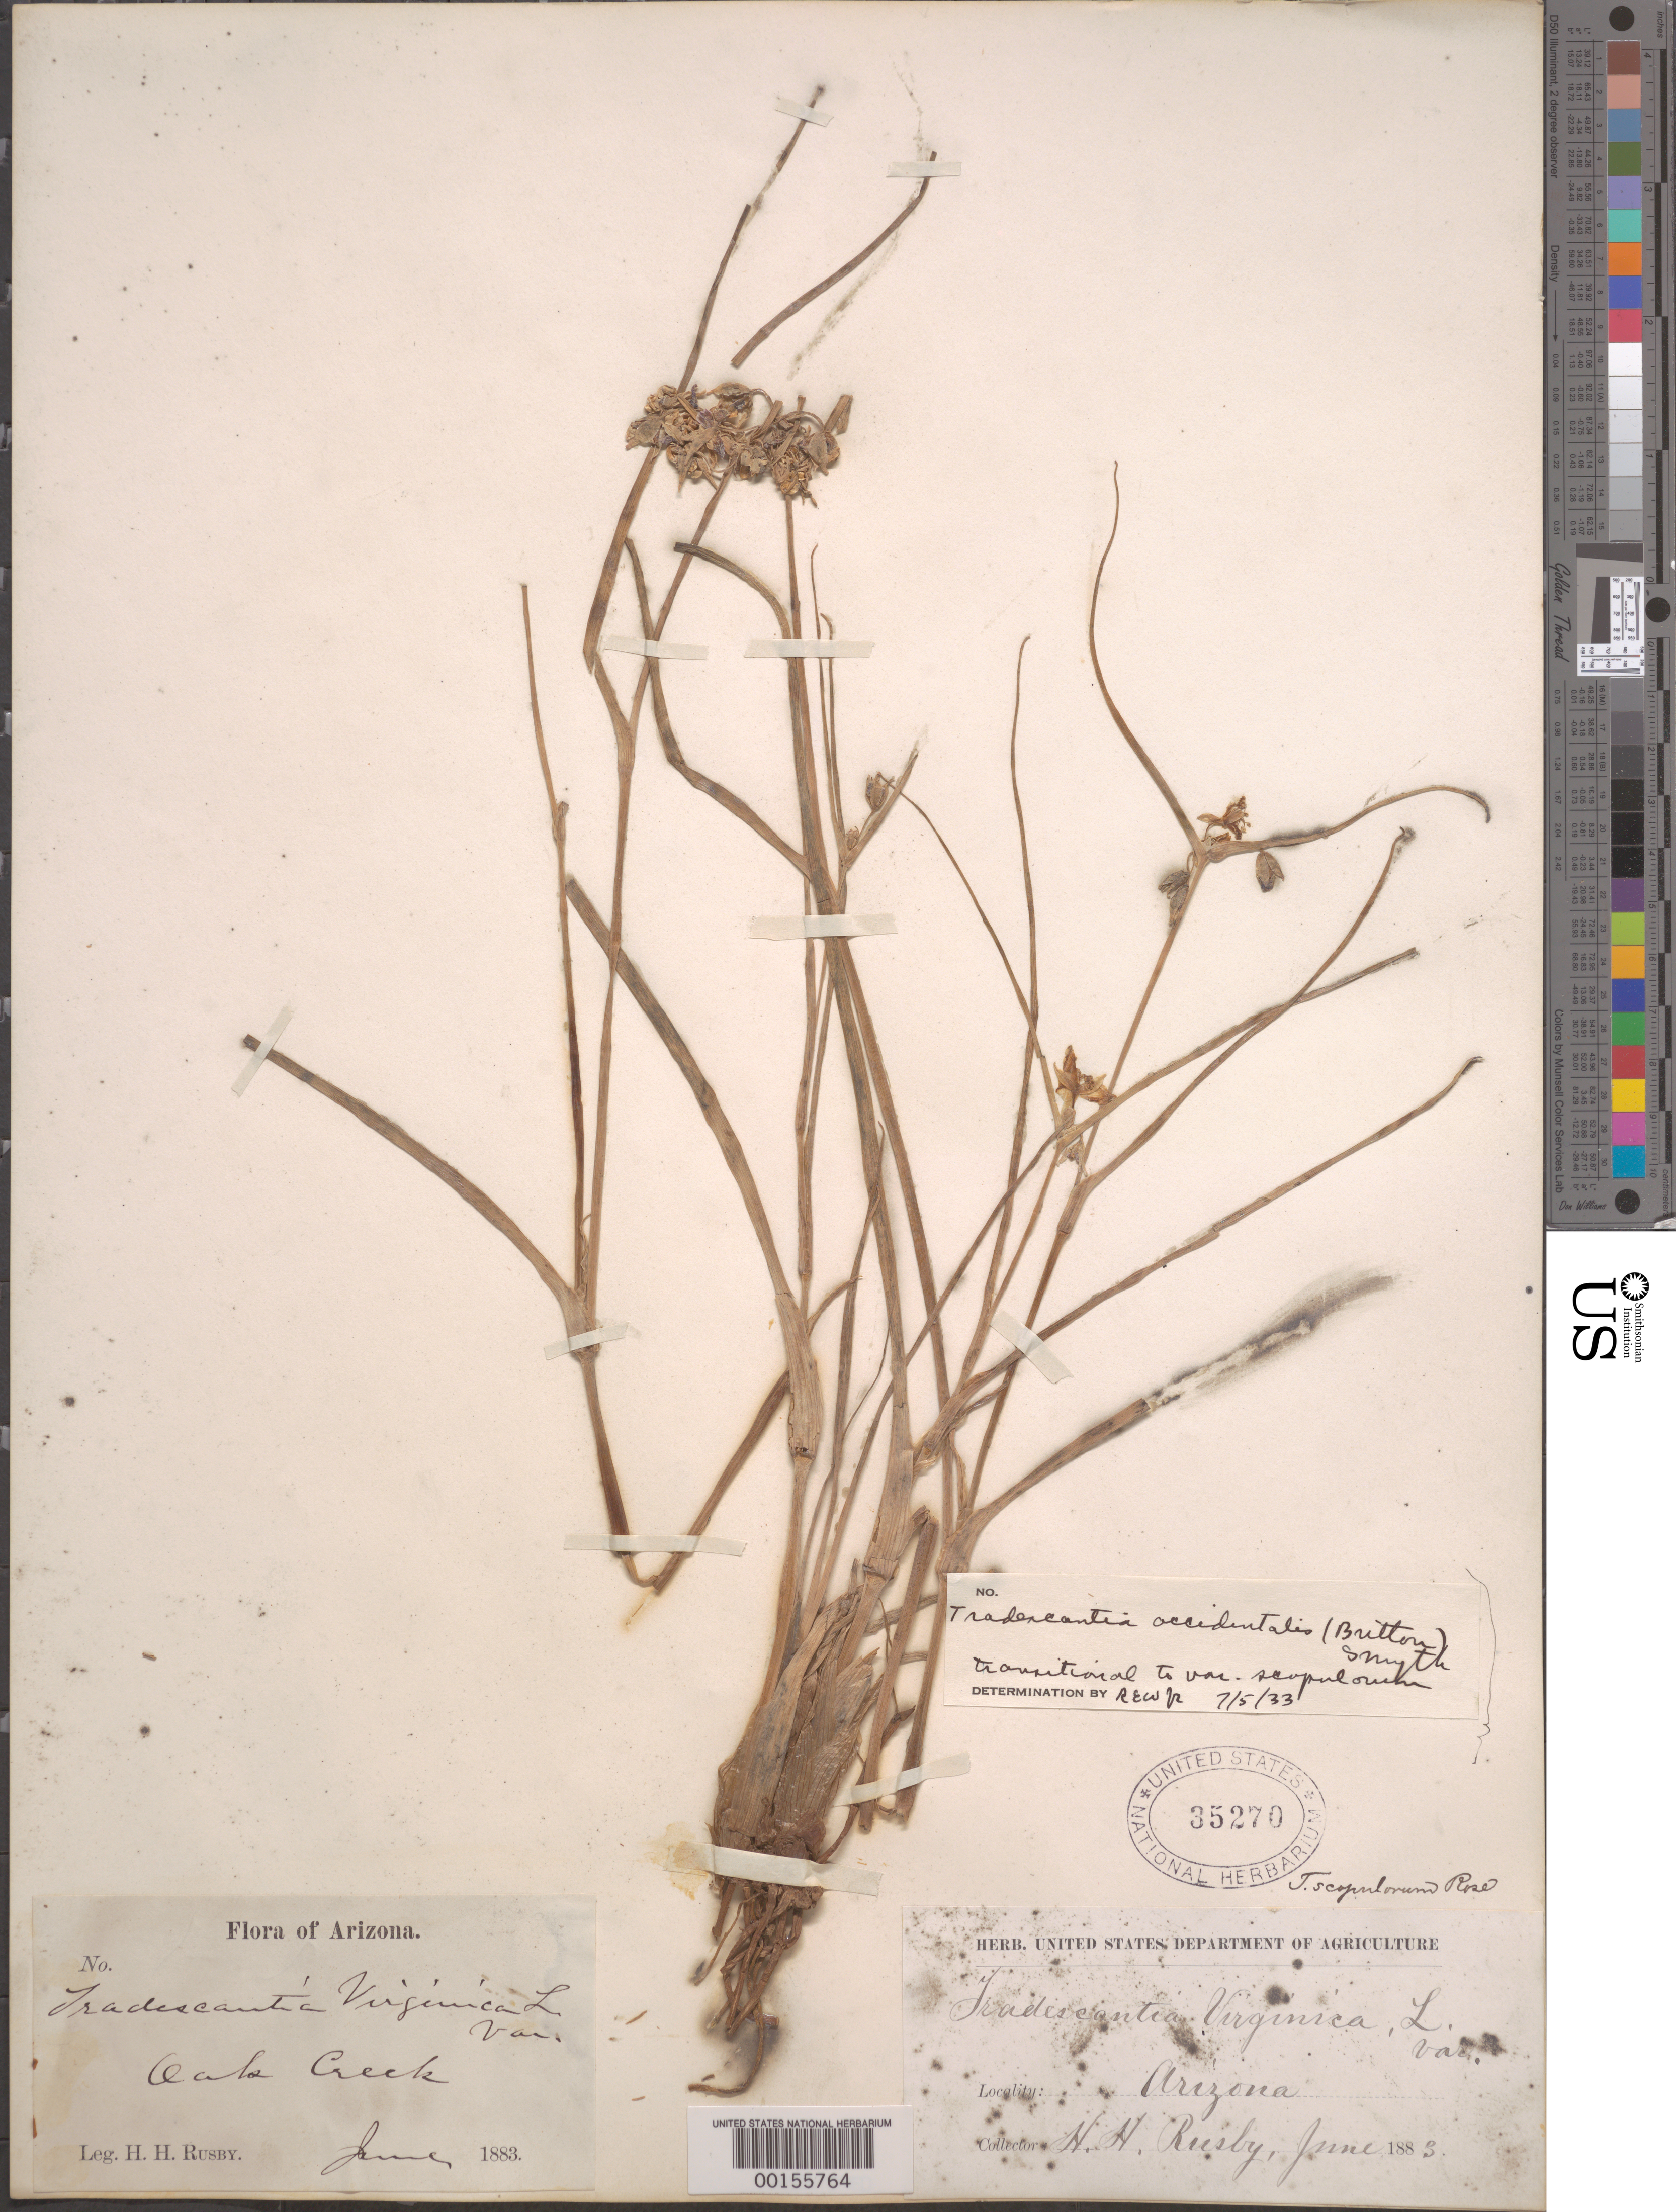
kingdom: Plantae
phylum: Tracheophyta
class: Liliopsida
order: Commelinales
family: Commelinaceae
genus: Tradescantia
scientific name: Tradescantia occidentalis var. scopulorum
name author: (Rose) E.S. Anderson & Woodson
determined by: Woodson, R. E., Jr.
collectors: H. H. Rusby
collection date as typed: Jun 1883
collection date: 1883-06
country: United States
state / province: Arizona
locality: Oak creek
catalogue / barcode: US 35270